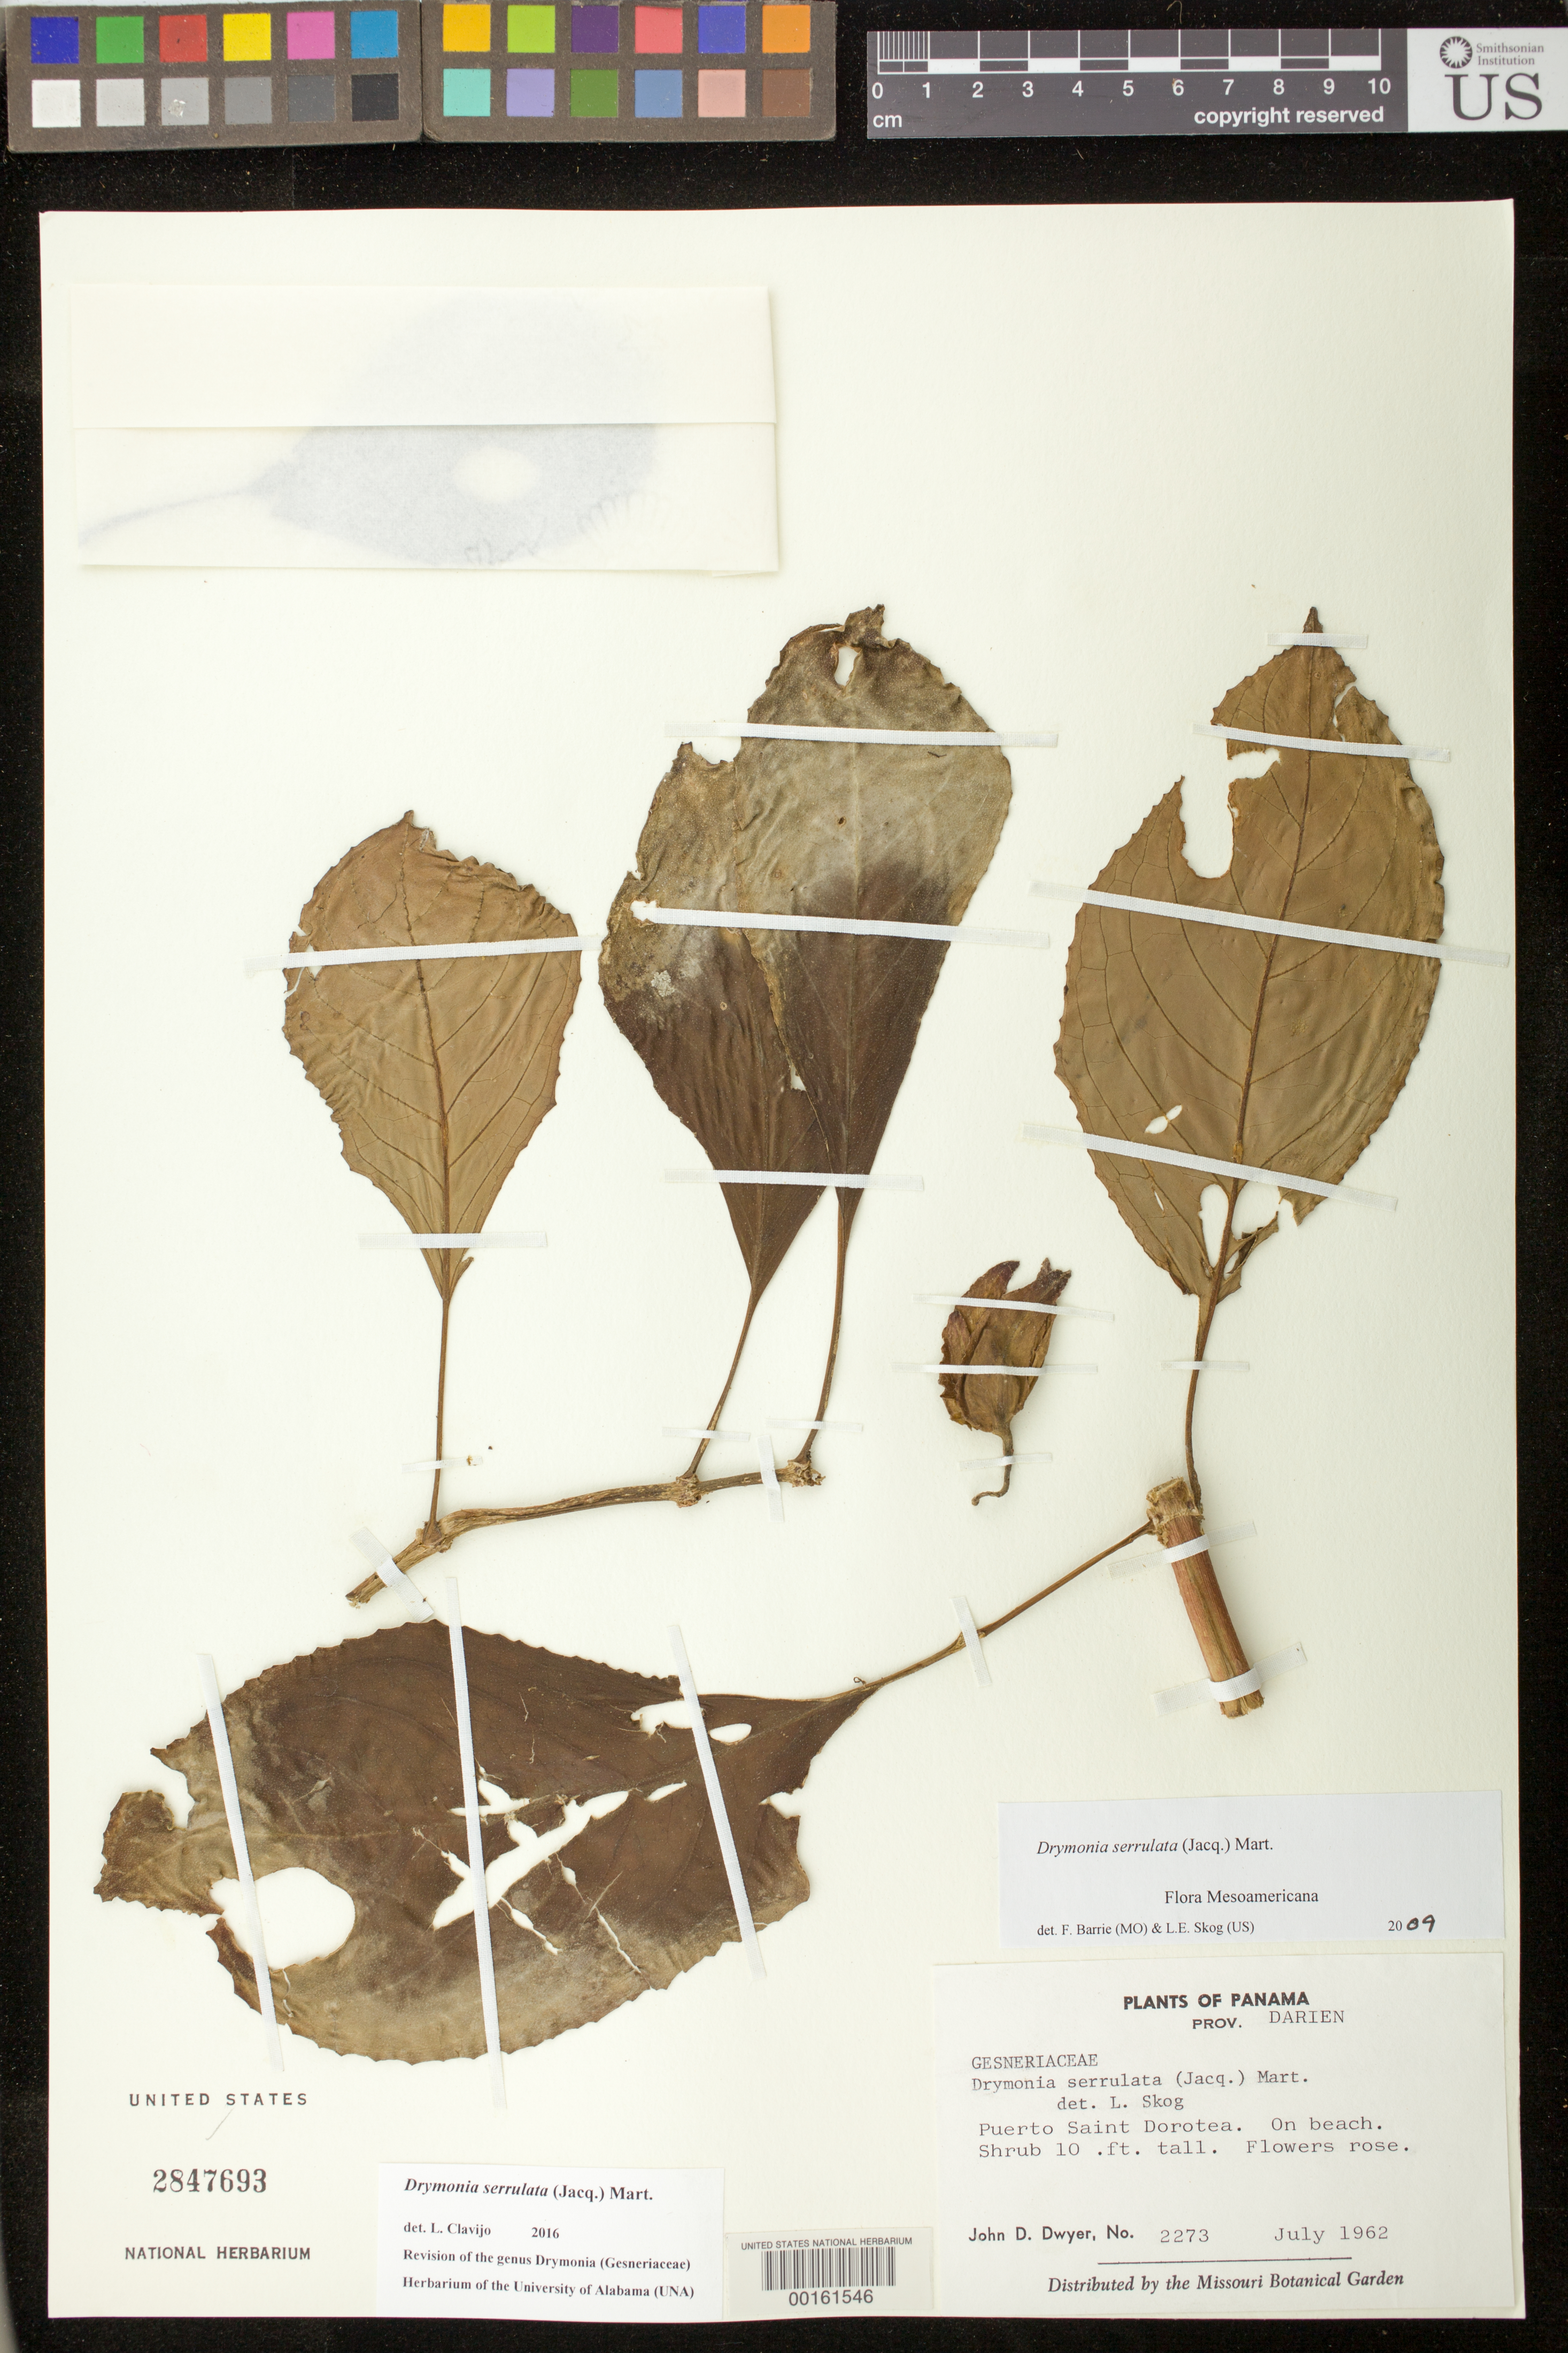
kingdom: Plantae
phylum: Tracheophyta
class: Magnoliopsida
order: Lamiales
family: Gesneriaceae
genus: Drymonia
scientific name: Drymonia serrulata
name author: (Jacq.) Mart.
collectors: J. D. Dwyer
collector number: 2273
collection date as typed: Jul 1962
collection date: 1962-07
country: Panama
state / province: Darién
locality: Puerto Saint Dorotea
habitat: On beach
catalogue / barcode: US 2847693